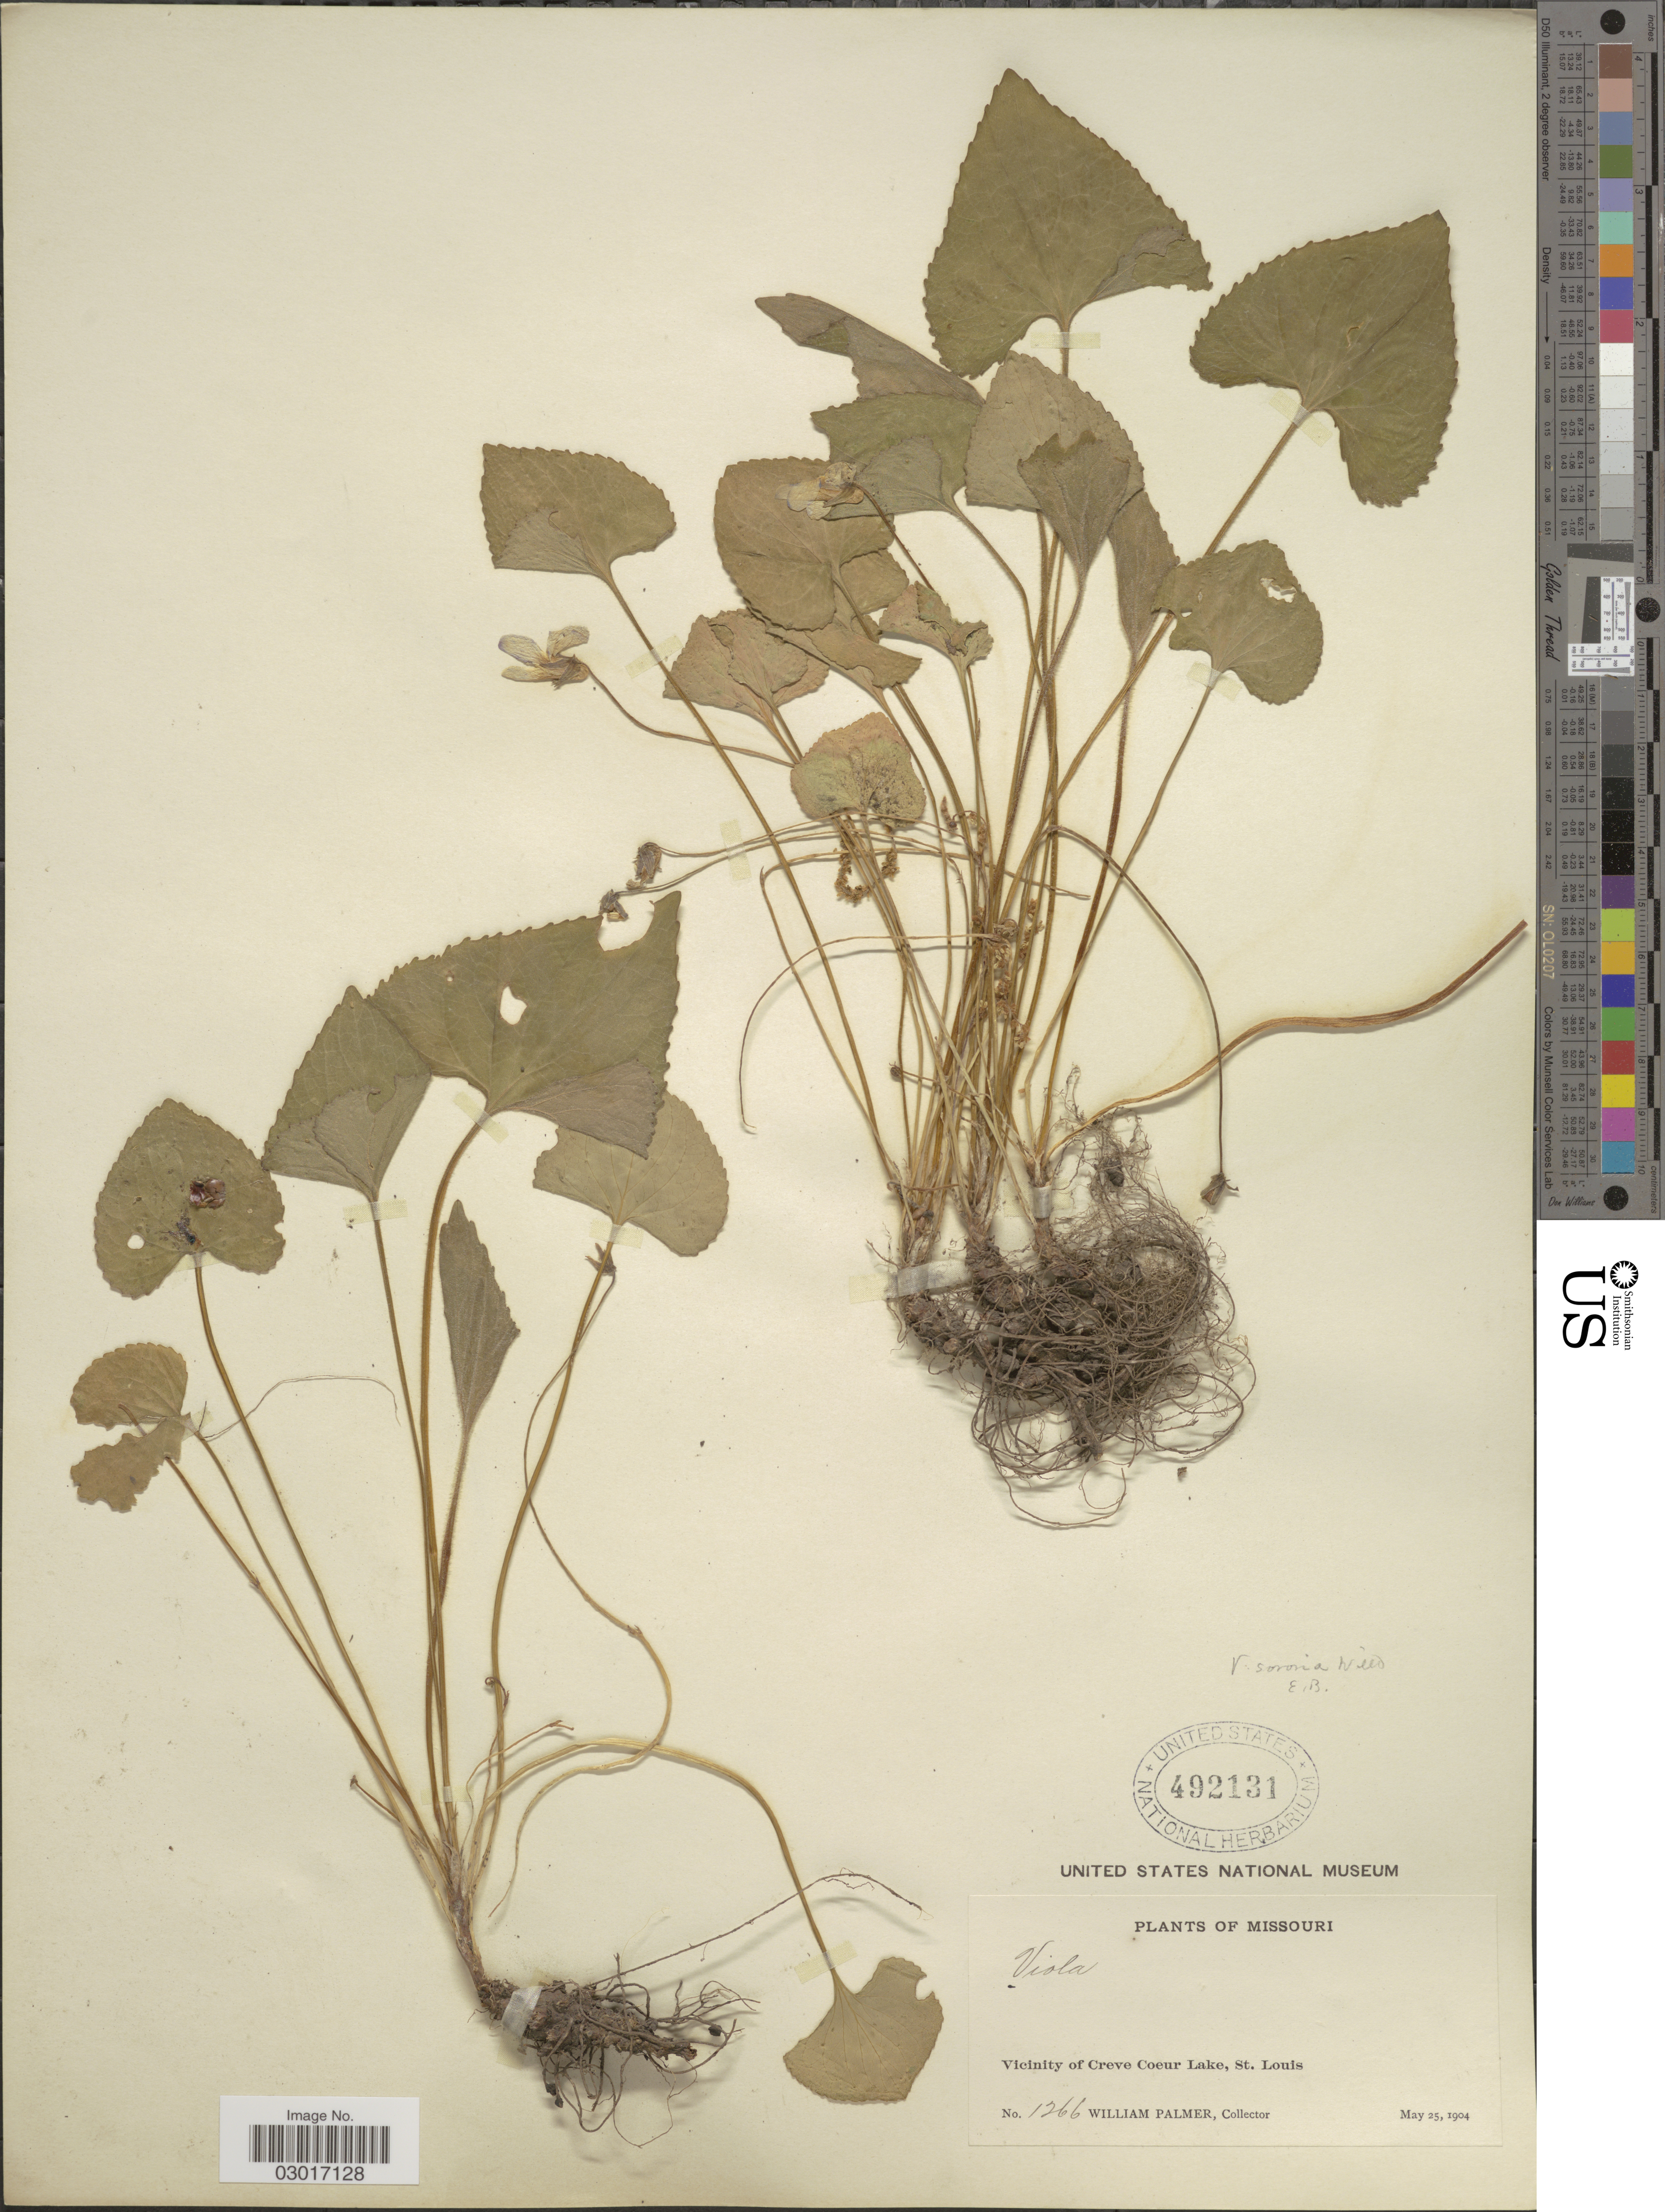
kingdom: Plantae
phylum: Tracheophyta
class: Magnoliopsida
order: Malpighiales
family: Violaceae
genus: Viola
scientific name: Viola sororia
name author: Willd.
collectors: W. Palmer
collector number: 1266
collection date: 1904-05-25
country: United States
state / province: Missouri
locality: Vicinity of Creve Coeur Lake, St. Louis.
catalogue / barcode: US 492131